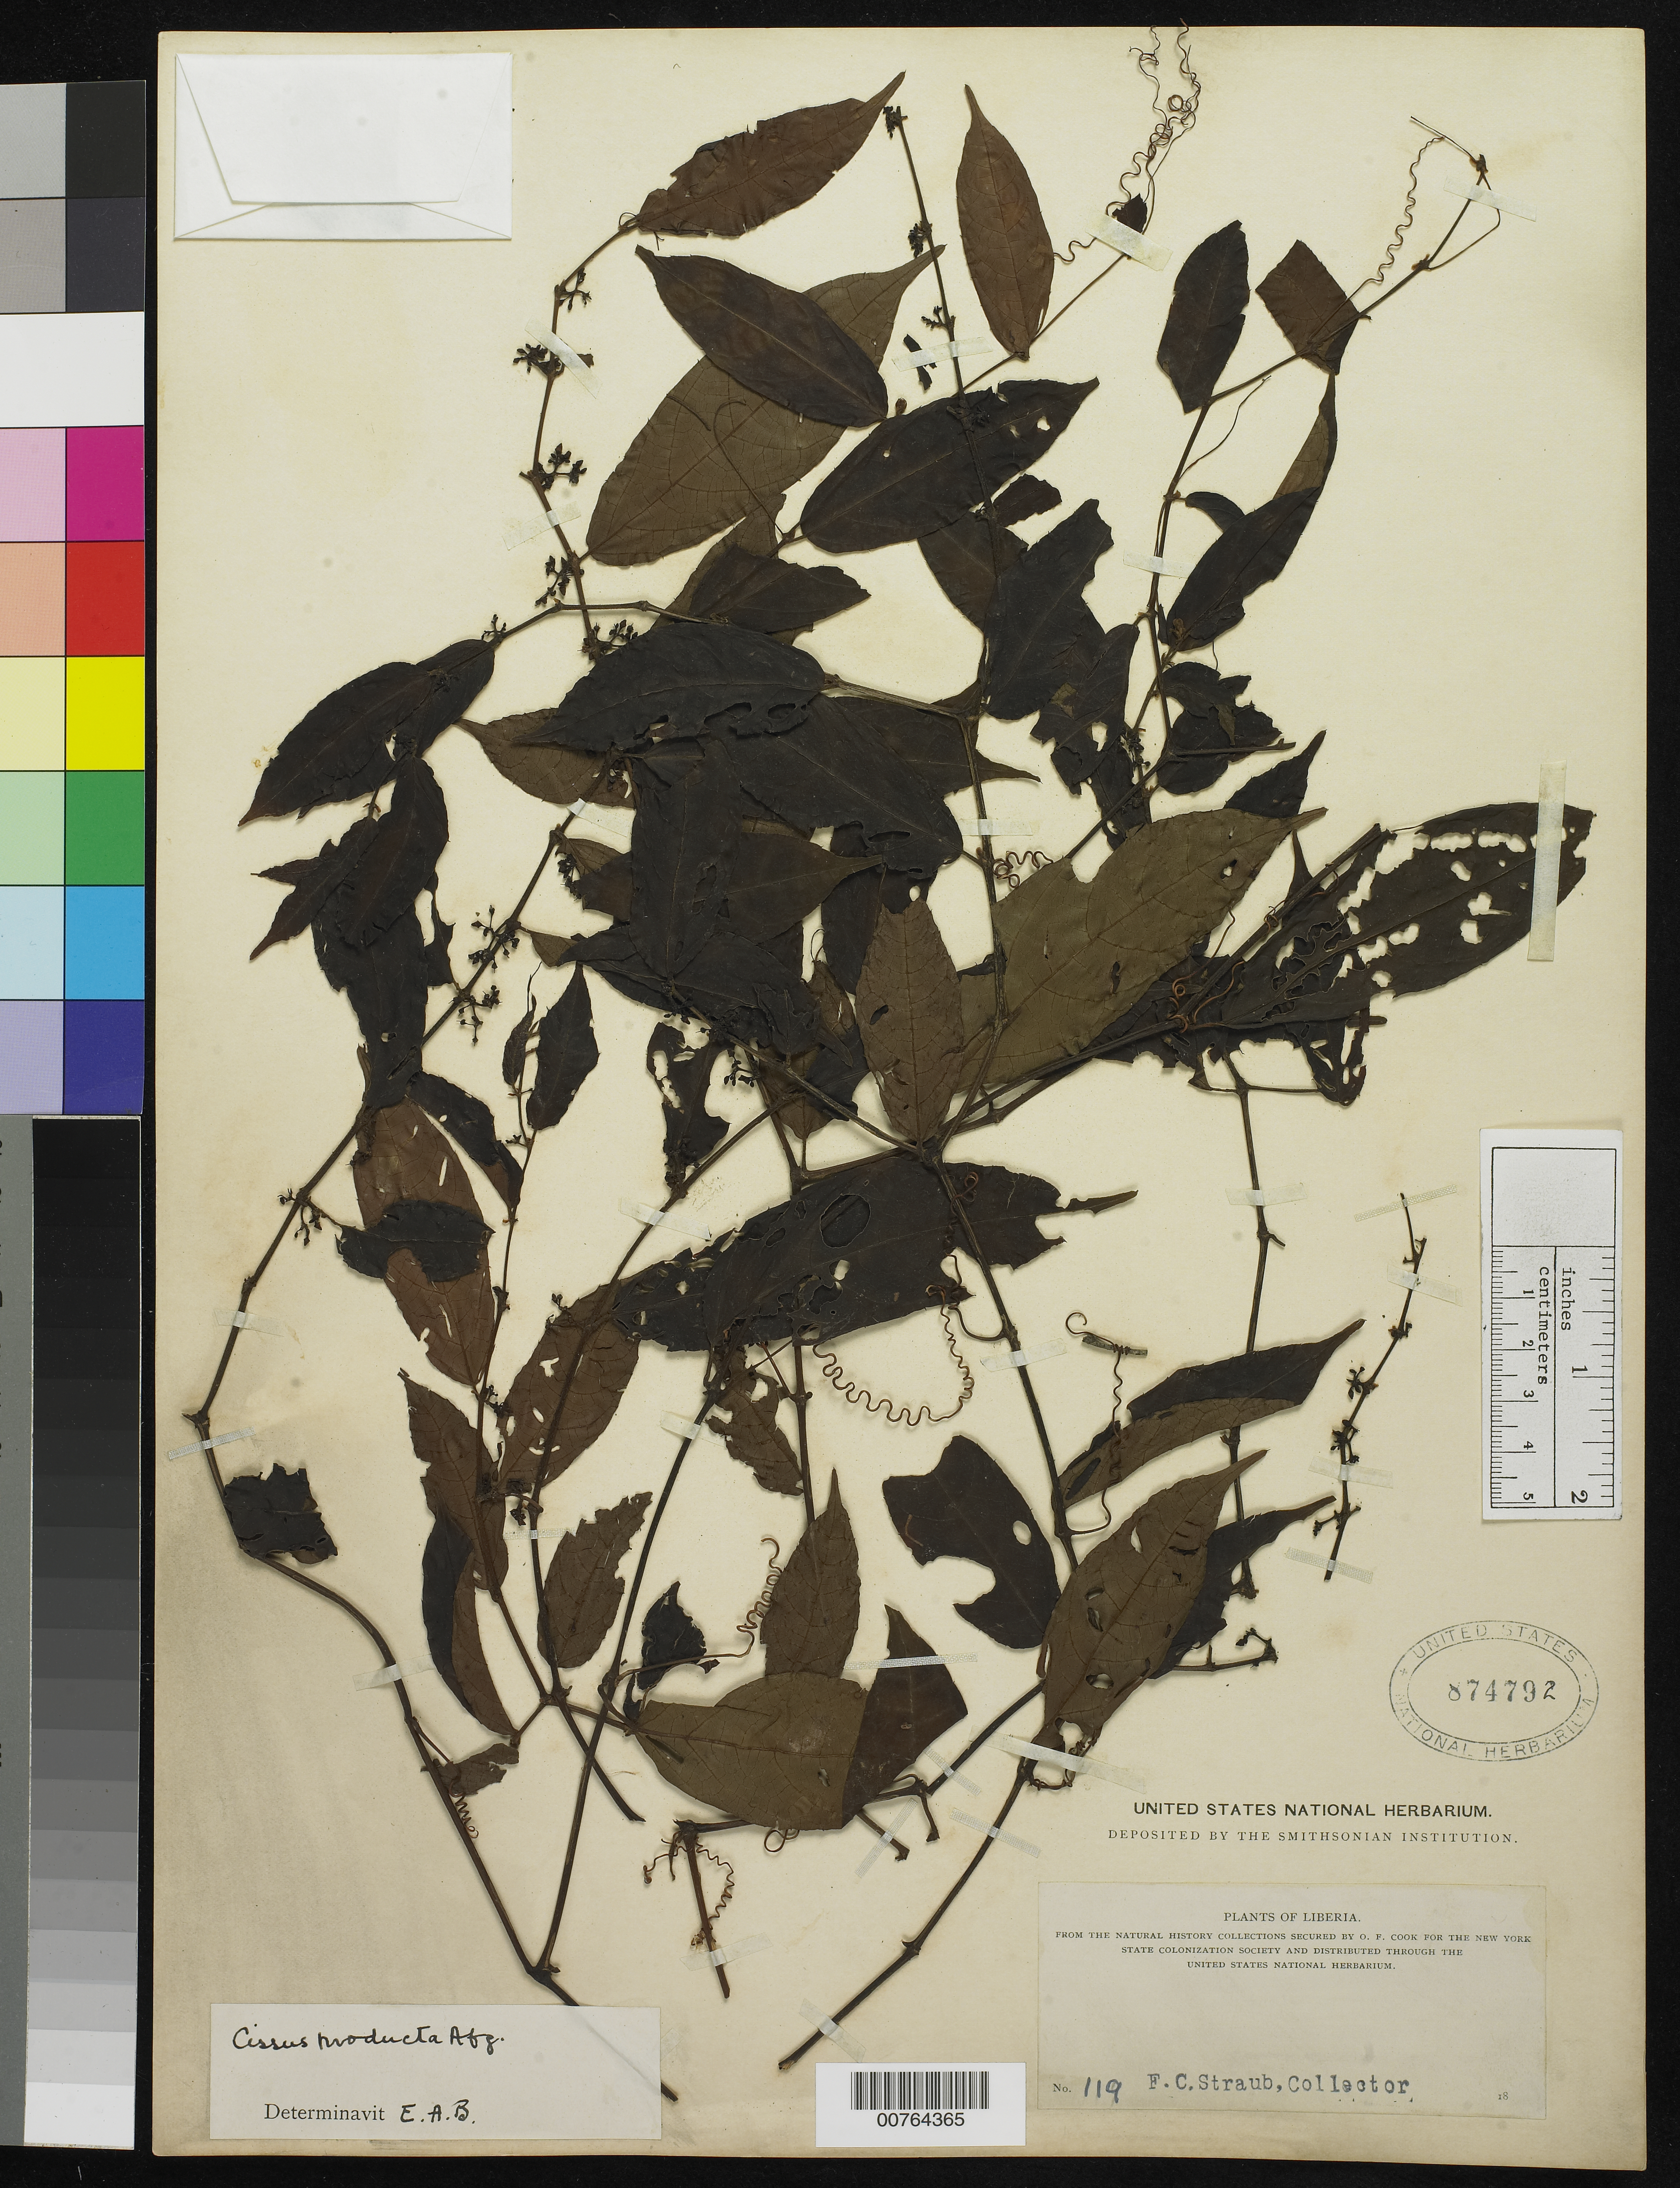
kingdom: Plantae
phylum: Tracheophyta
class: Magnoliopsida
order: Vitales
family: Vitaceae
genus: Cissus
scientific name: Cissus producta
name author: Afzel.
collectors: F. Straub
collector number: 119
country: Liberia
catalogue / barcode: US 874792